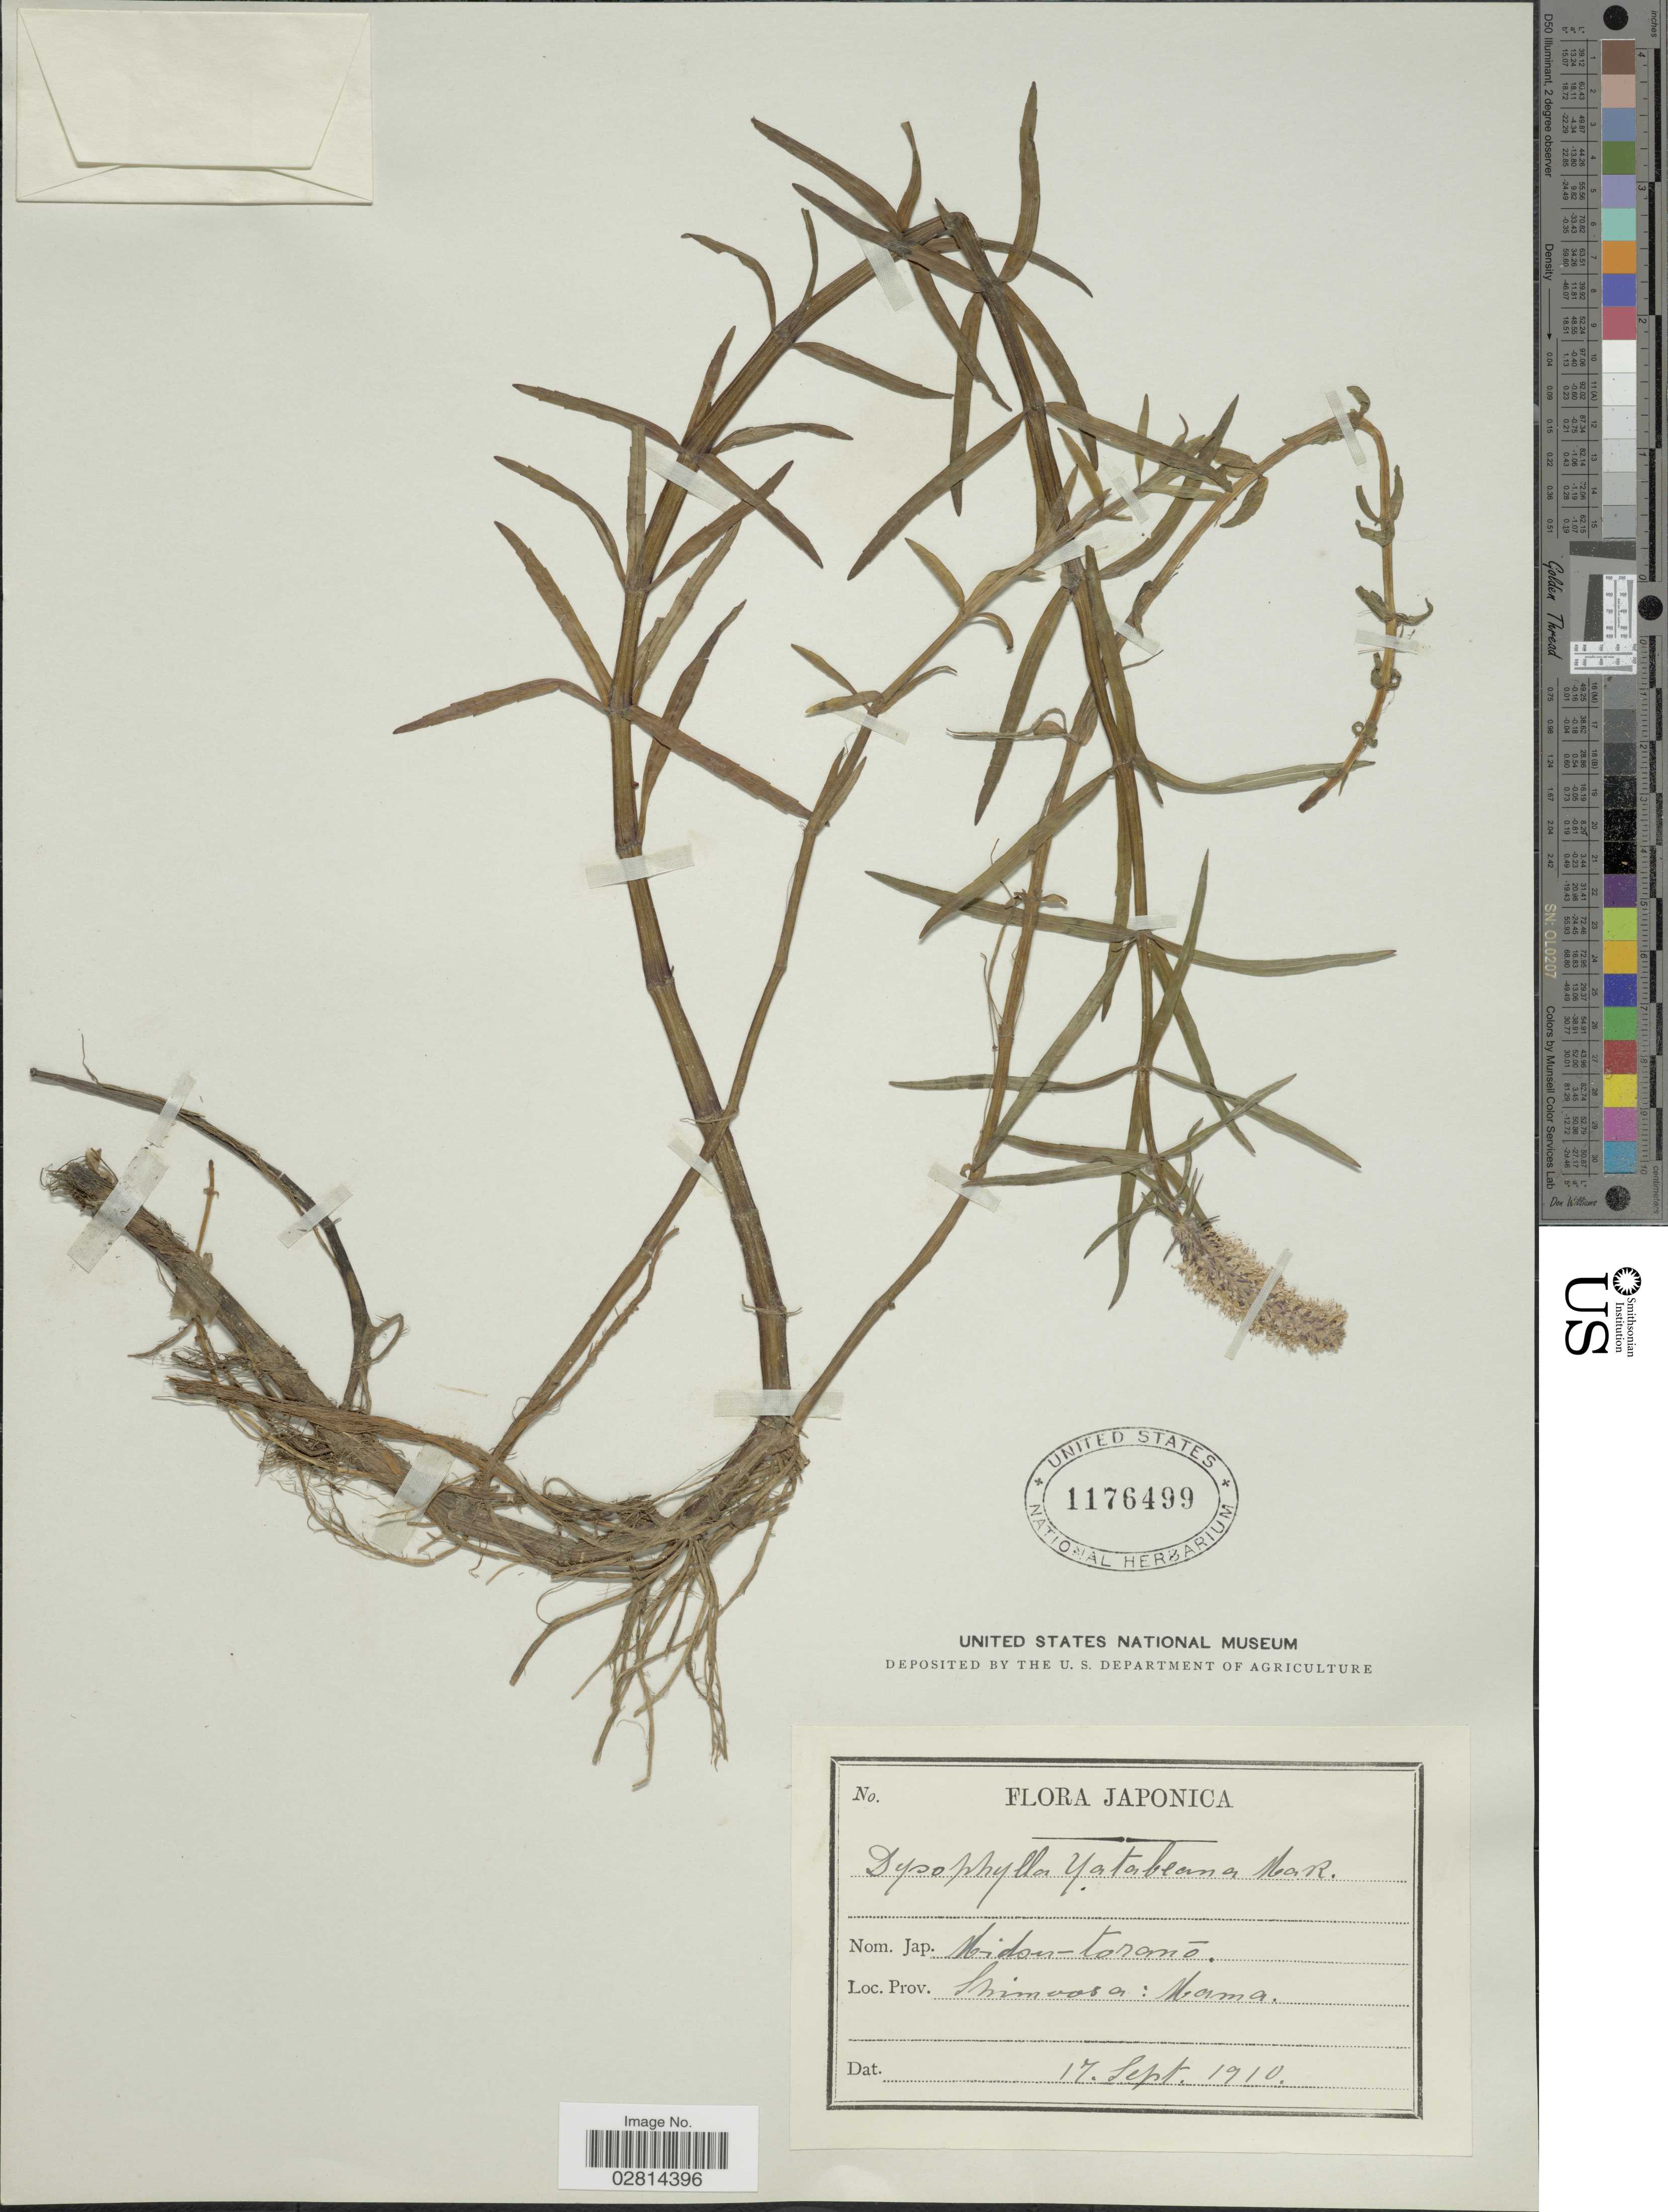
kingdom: Plantae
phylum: Tracheophyta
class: Magnoliopsida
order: Lamiales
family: Lamiaceae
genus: Pogostemon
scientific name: Pogostemon yatabeanus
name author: (Makino) Press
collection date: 1910-09-17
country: Japan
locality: Japonica. Mimoosa: Mama.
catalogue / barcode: US 1176499